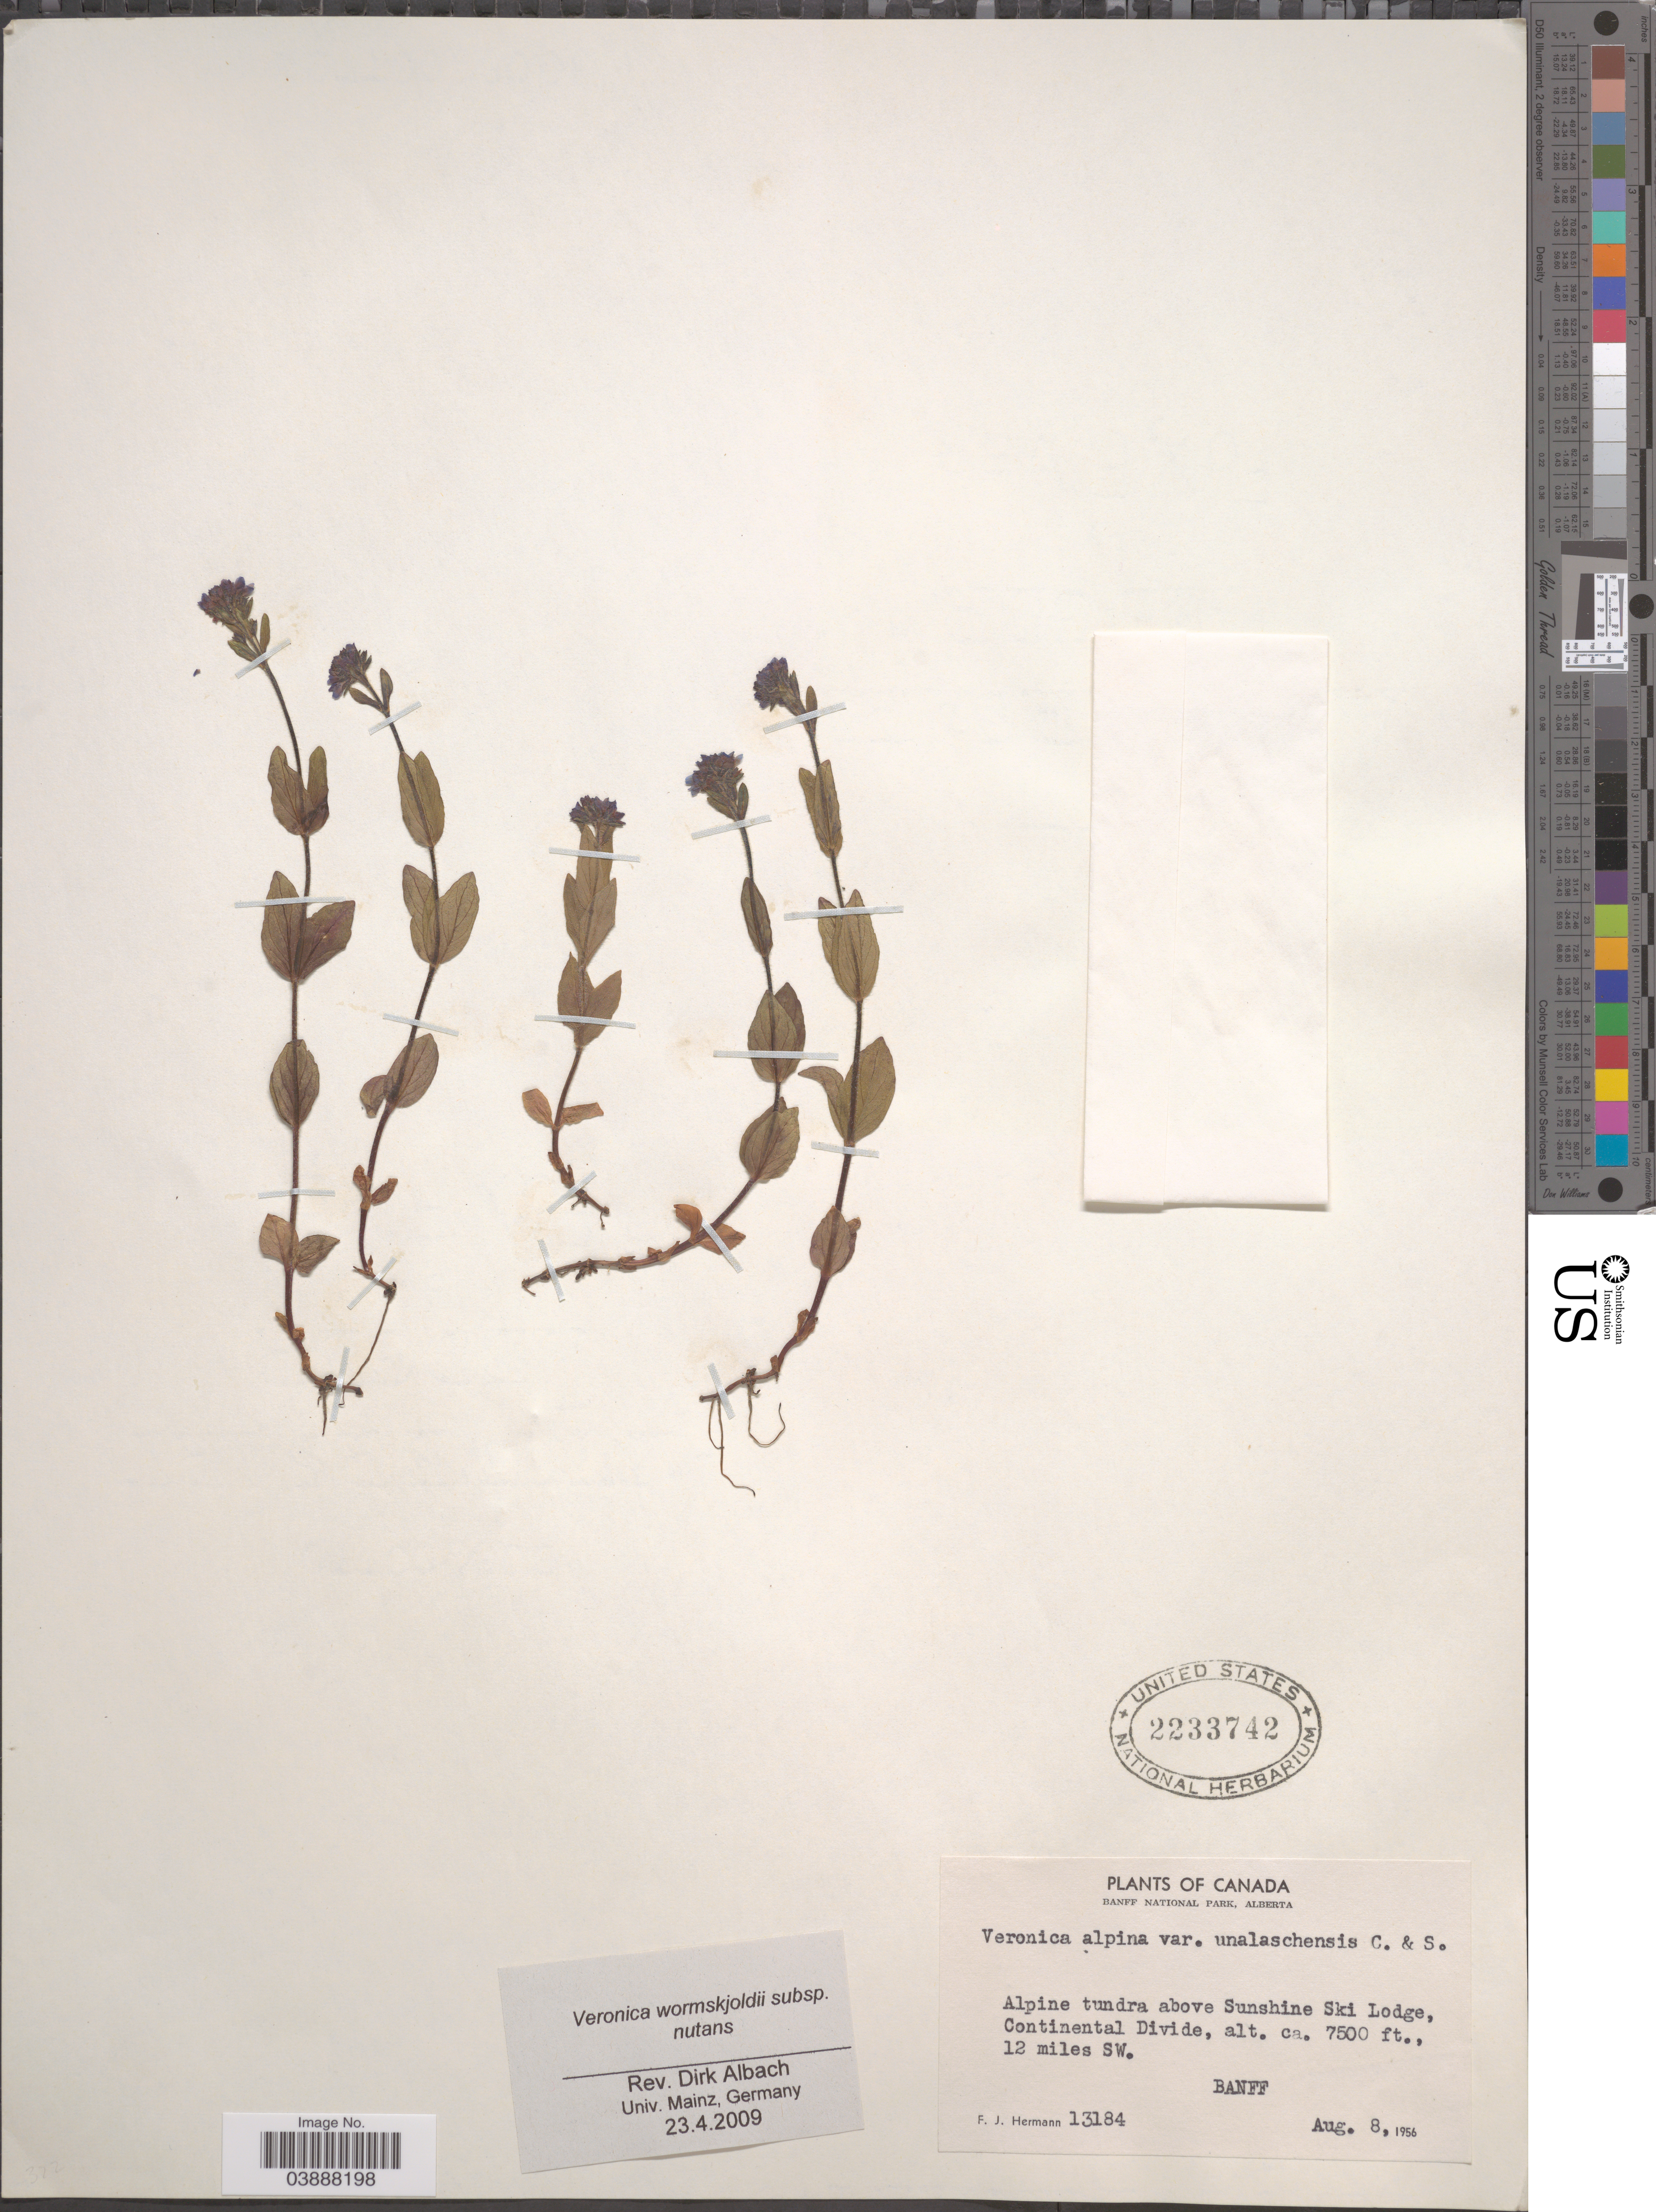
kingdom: Plantae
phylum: Tracheophyta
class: Magnoliopsida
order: Lamiales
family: Plantaginaceae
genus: Veronica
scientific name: Veronica wormskjoldii subsp. nutans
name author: (Bong.) Albach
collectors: F. J. Hermann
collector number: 13184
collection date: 1956-08-08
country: Canada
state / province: Alberta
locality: Banff National Park. Alpine tundra above Sunshine Ski Lodge, Continental Divide, 12 miles SW. Banff.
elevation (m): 2286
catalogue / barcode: US 2233742